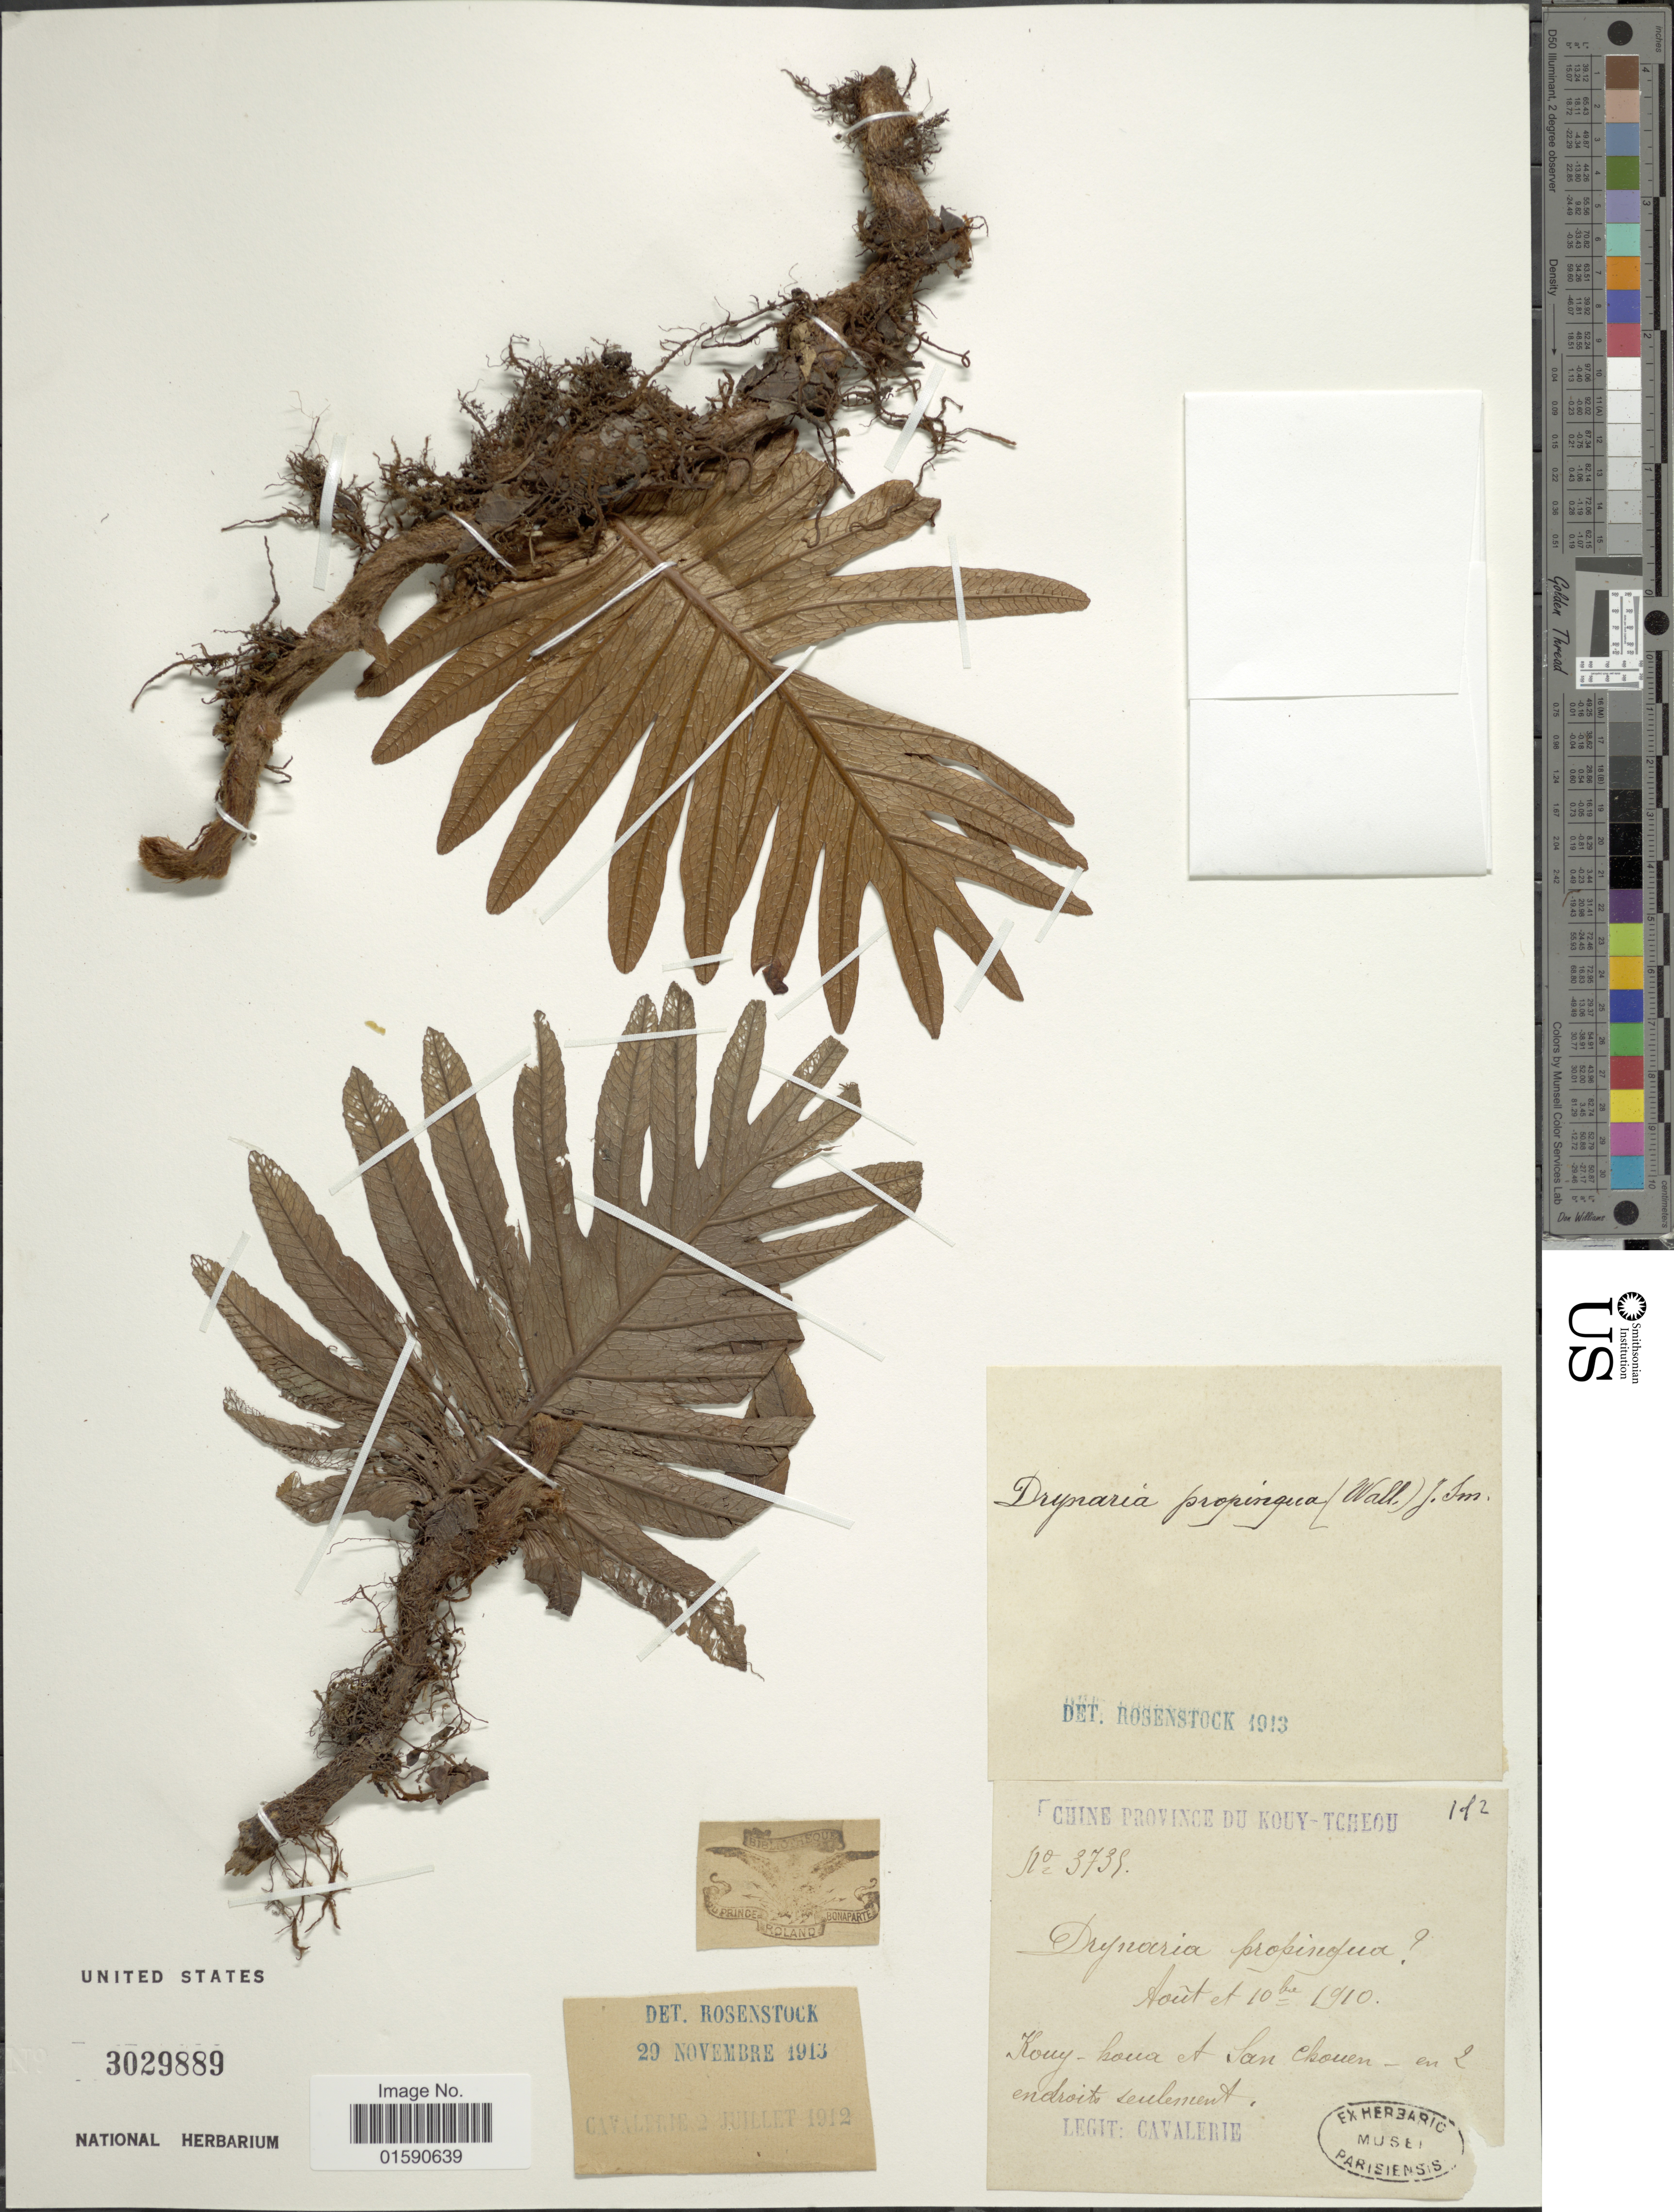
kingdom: Plantae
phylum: Tracheophyta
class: Polypodiopsida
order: Polypodiales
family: Polypodiaceae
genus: Drynaria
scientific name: Drynaria propinqua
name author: (Wall. ex Mett.) J. Sm.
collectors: -. Cavalerie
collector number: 3738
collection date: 1910-08-10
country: China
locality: Kouy lana et San Chouen en endricit suelmeny [interpreted]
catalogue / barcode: US 3029889